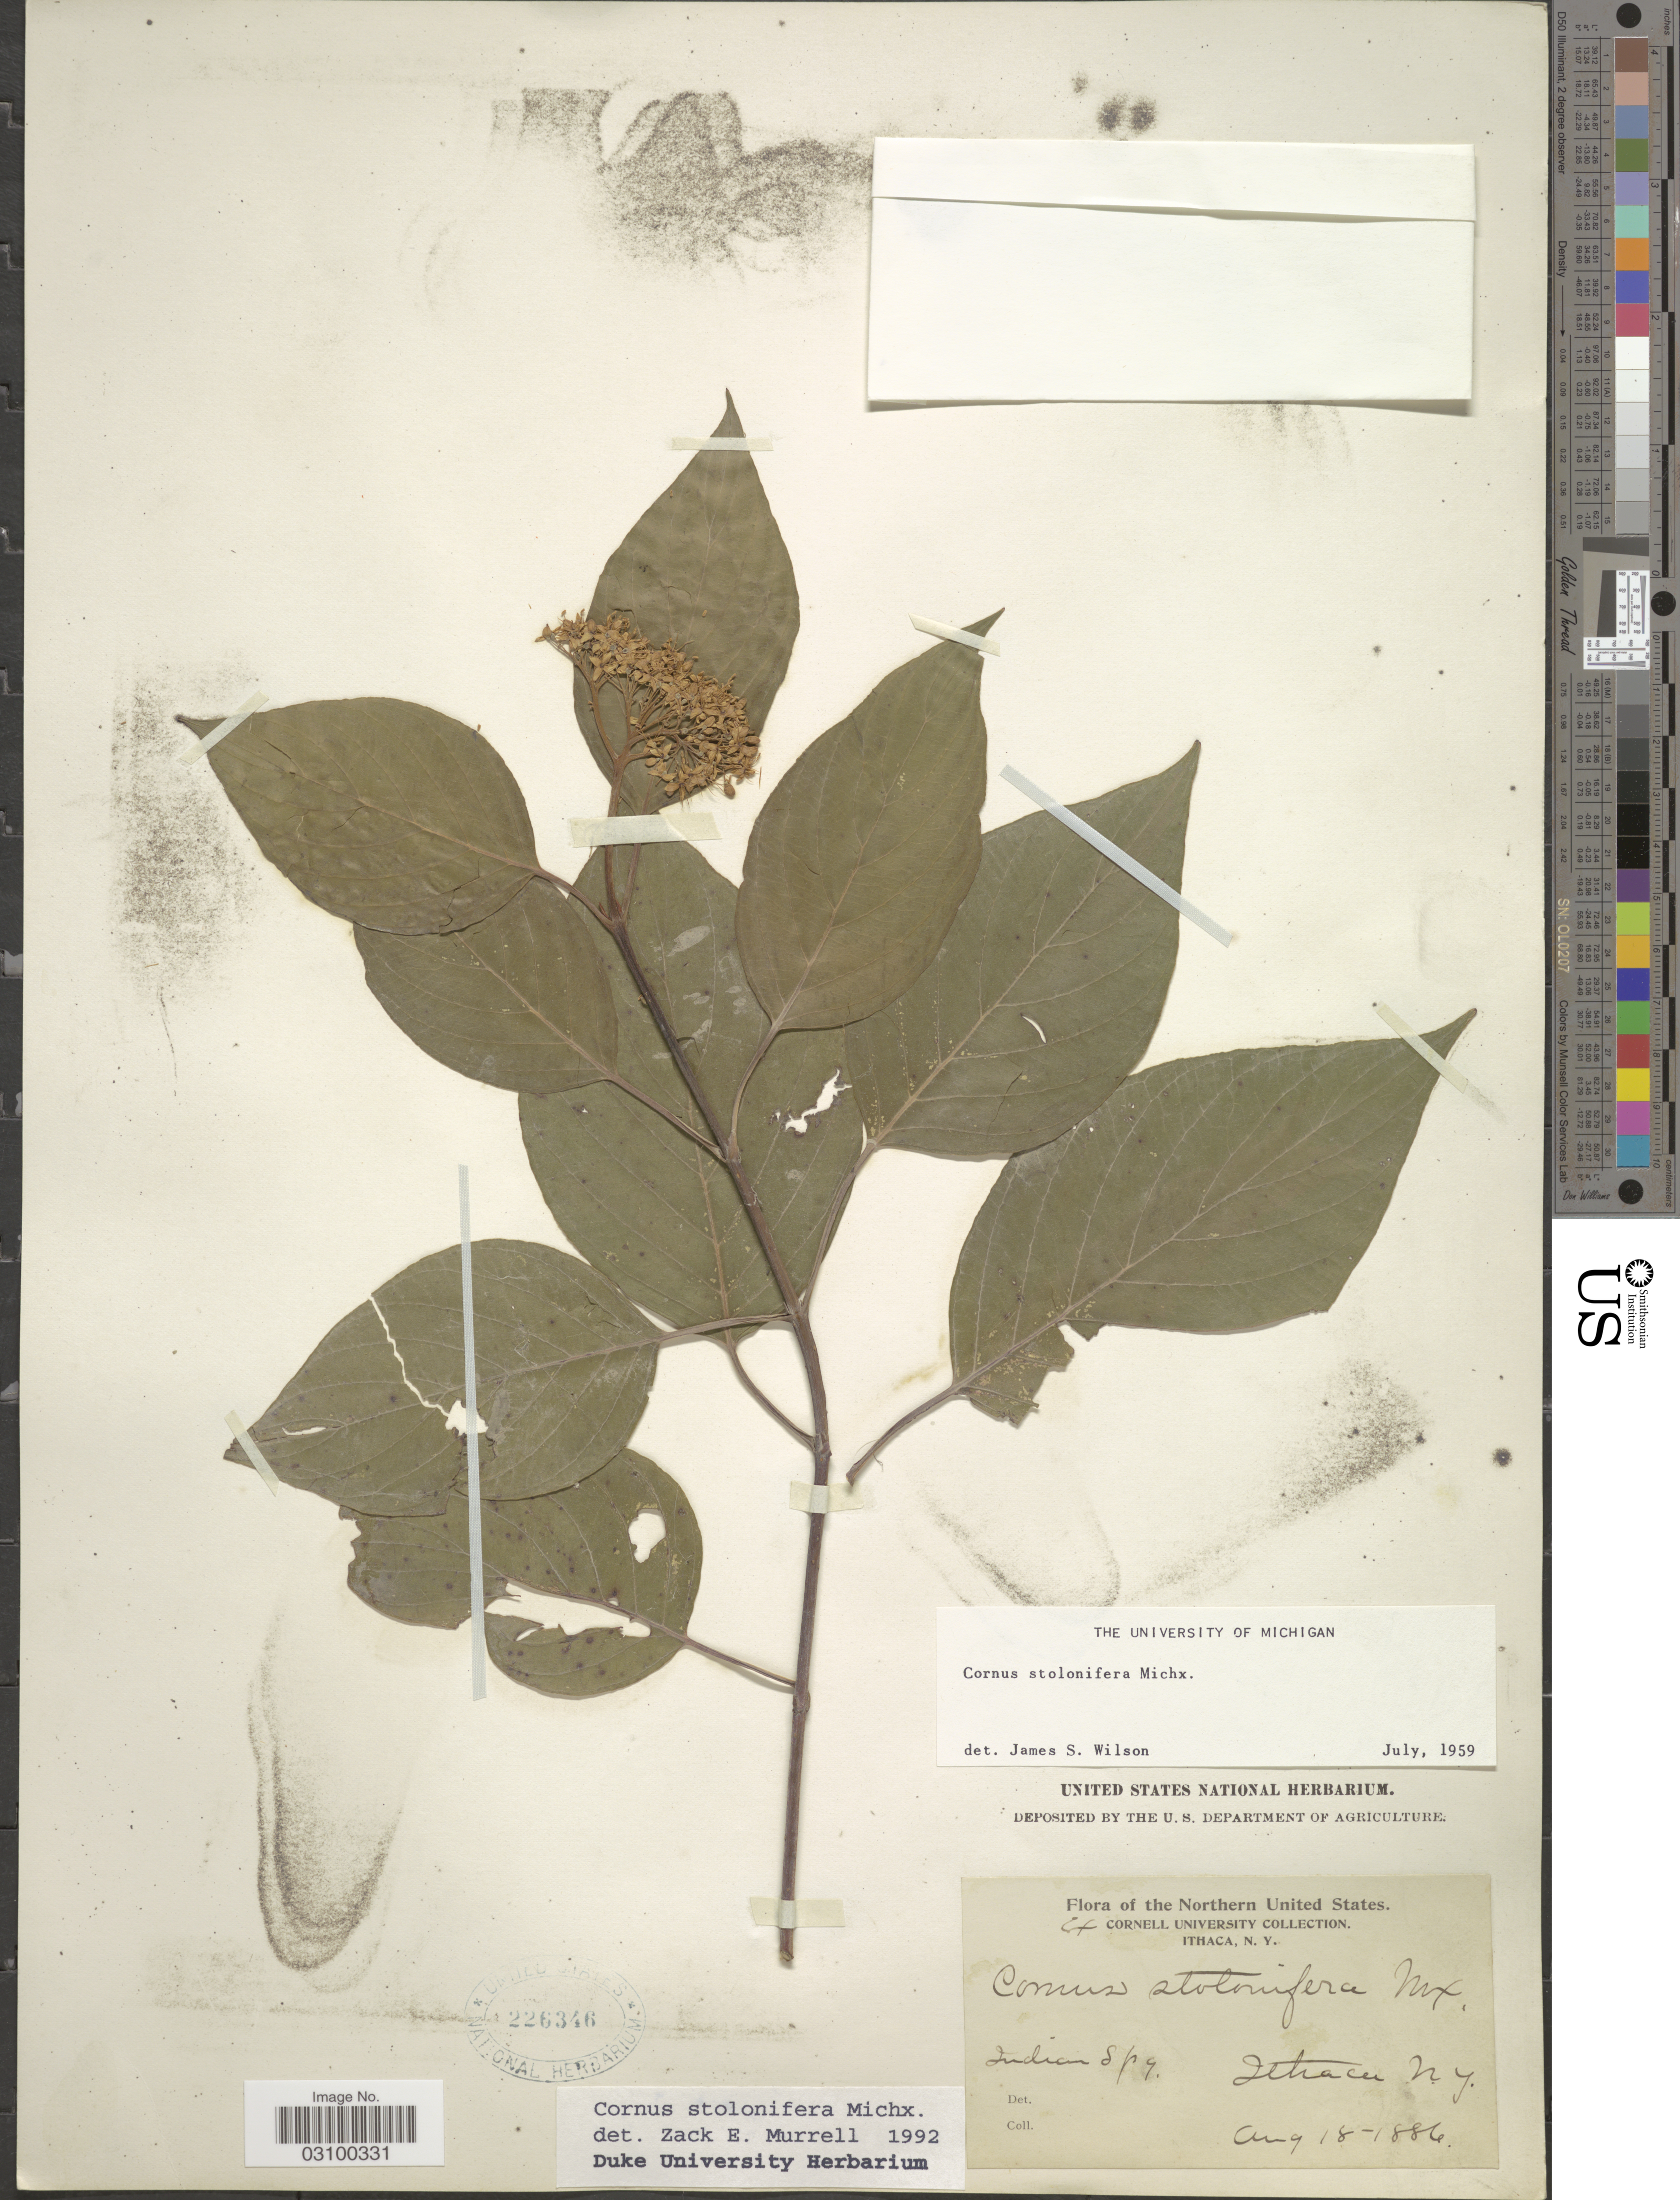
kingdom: Plantae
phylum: Tracheophyta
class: Magnoliopsida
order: Cornales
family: Cornaceae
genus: Cornus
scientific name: Cornus sericea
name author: L.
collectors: Cornell University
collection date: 1886-08-18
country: United States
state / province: New York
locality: Northern United States. Indian Spg. Ithaca N. Y.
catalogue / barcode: US 226346